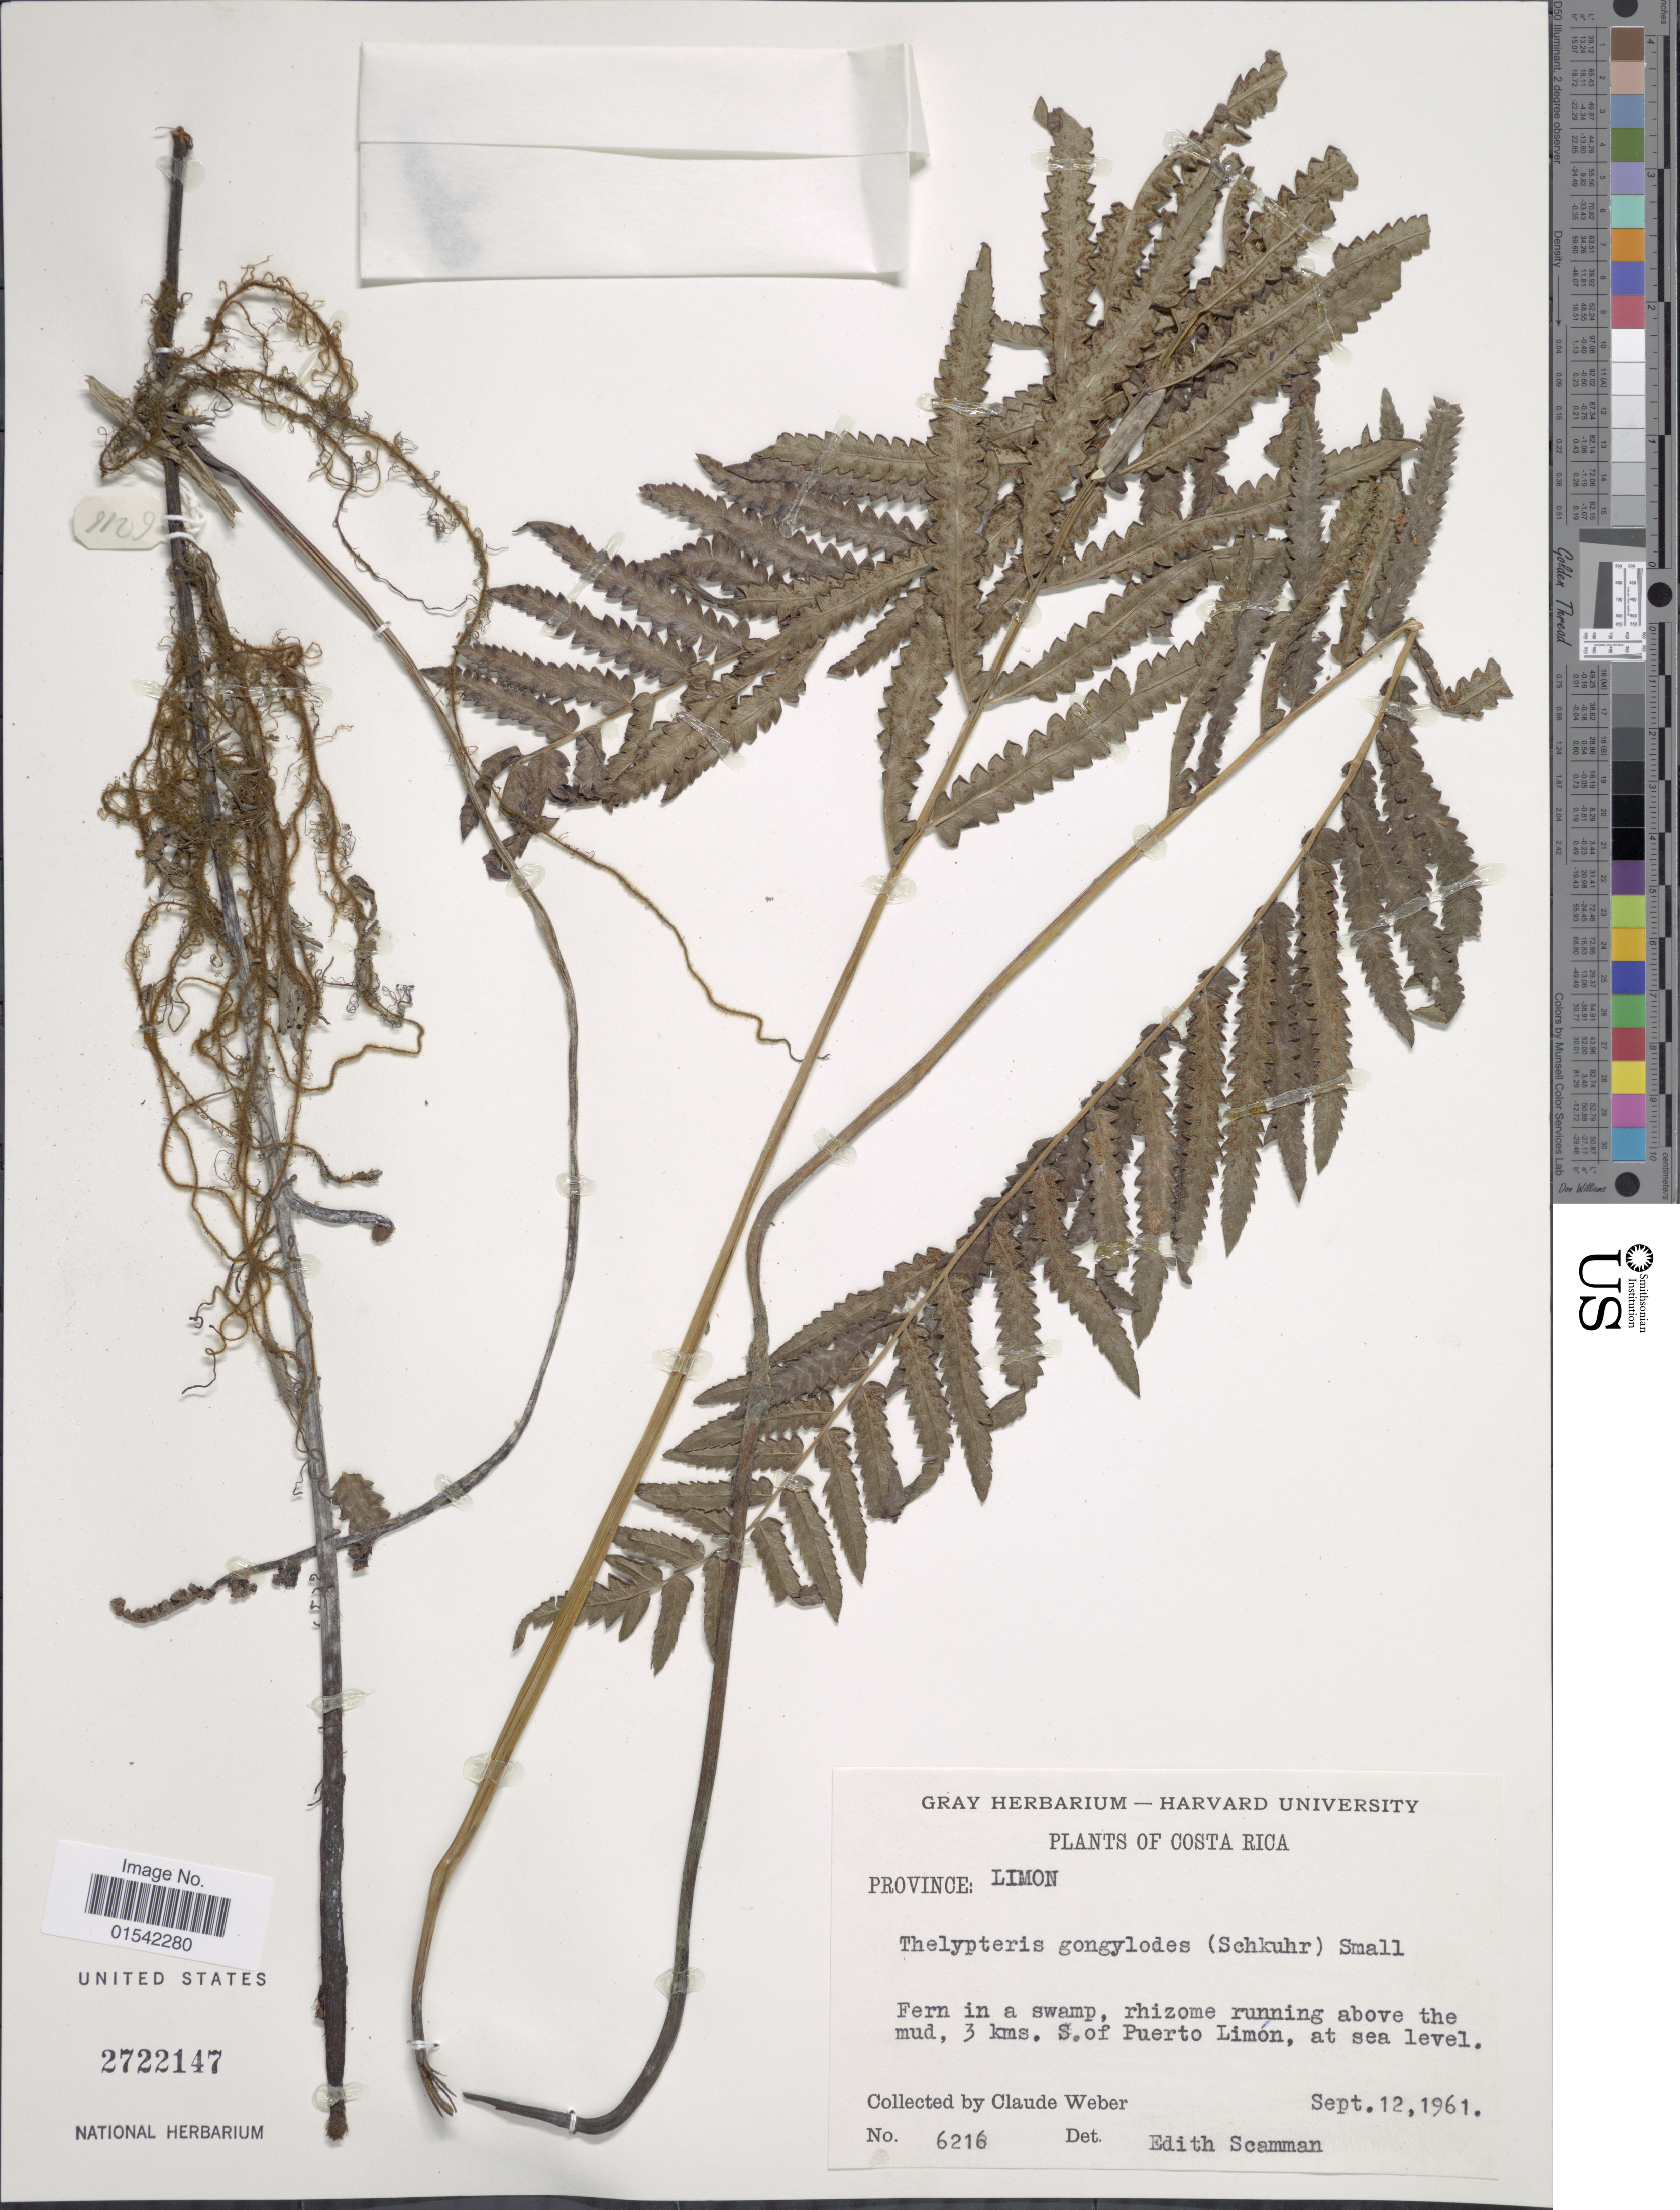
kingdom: Plantae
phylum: Tracheophyta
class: Polypodiopsida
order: Polypodiales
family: Thelypteridaceae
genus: Cyclosorus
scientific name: Cyclosorus interruptus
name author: (Willd.) H. Itô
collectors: C. I. Weber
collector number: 6216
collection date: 1961-09-12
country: Costa Rica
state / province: Limón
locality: Rhizome running above the mud, 3 kms. S. of Puerto Limón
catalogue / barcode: US 2722147